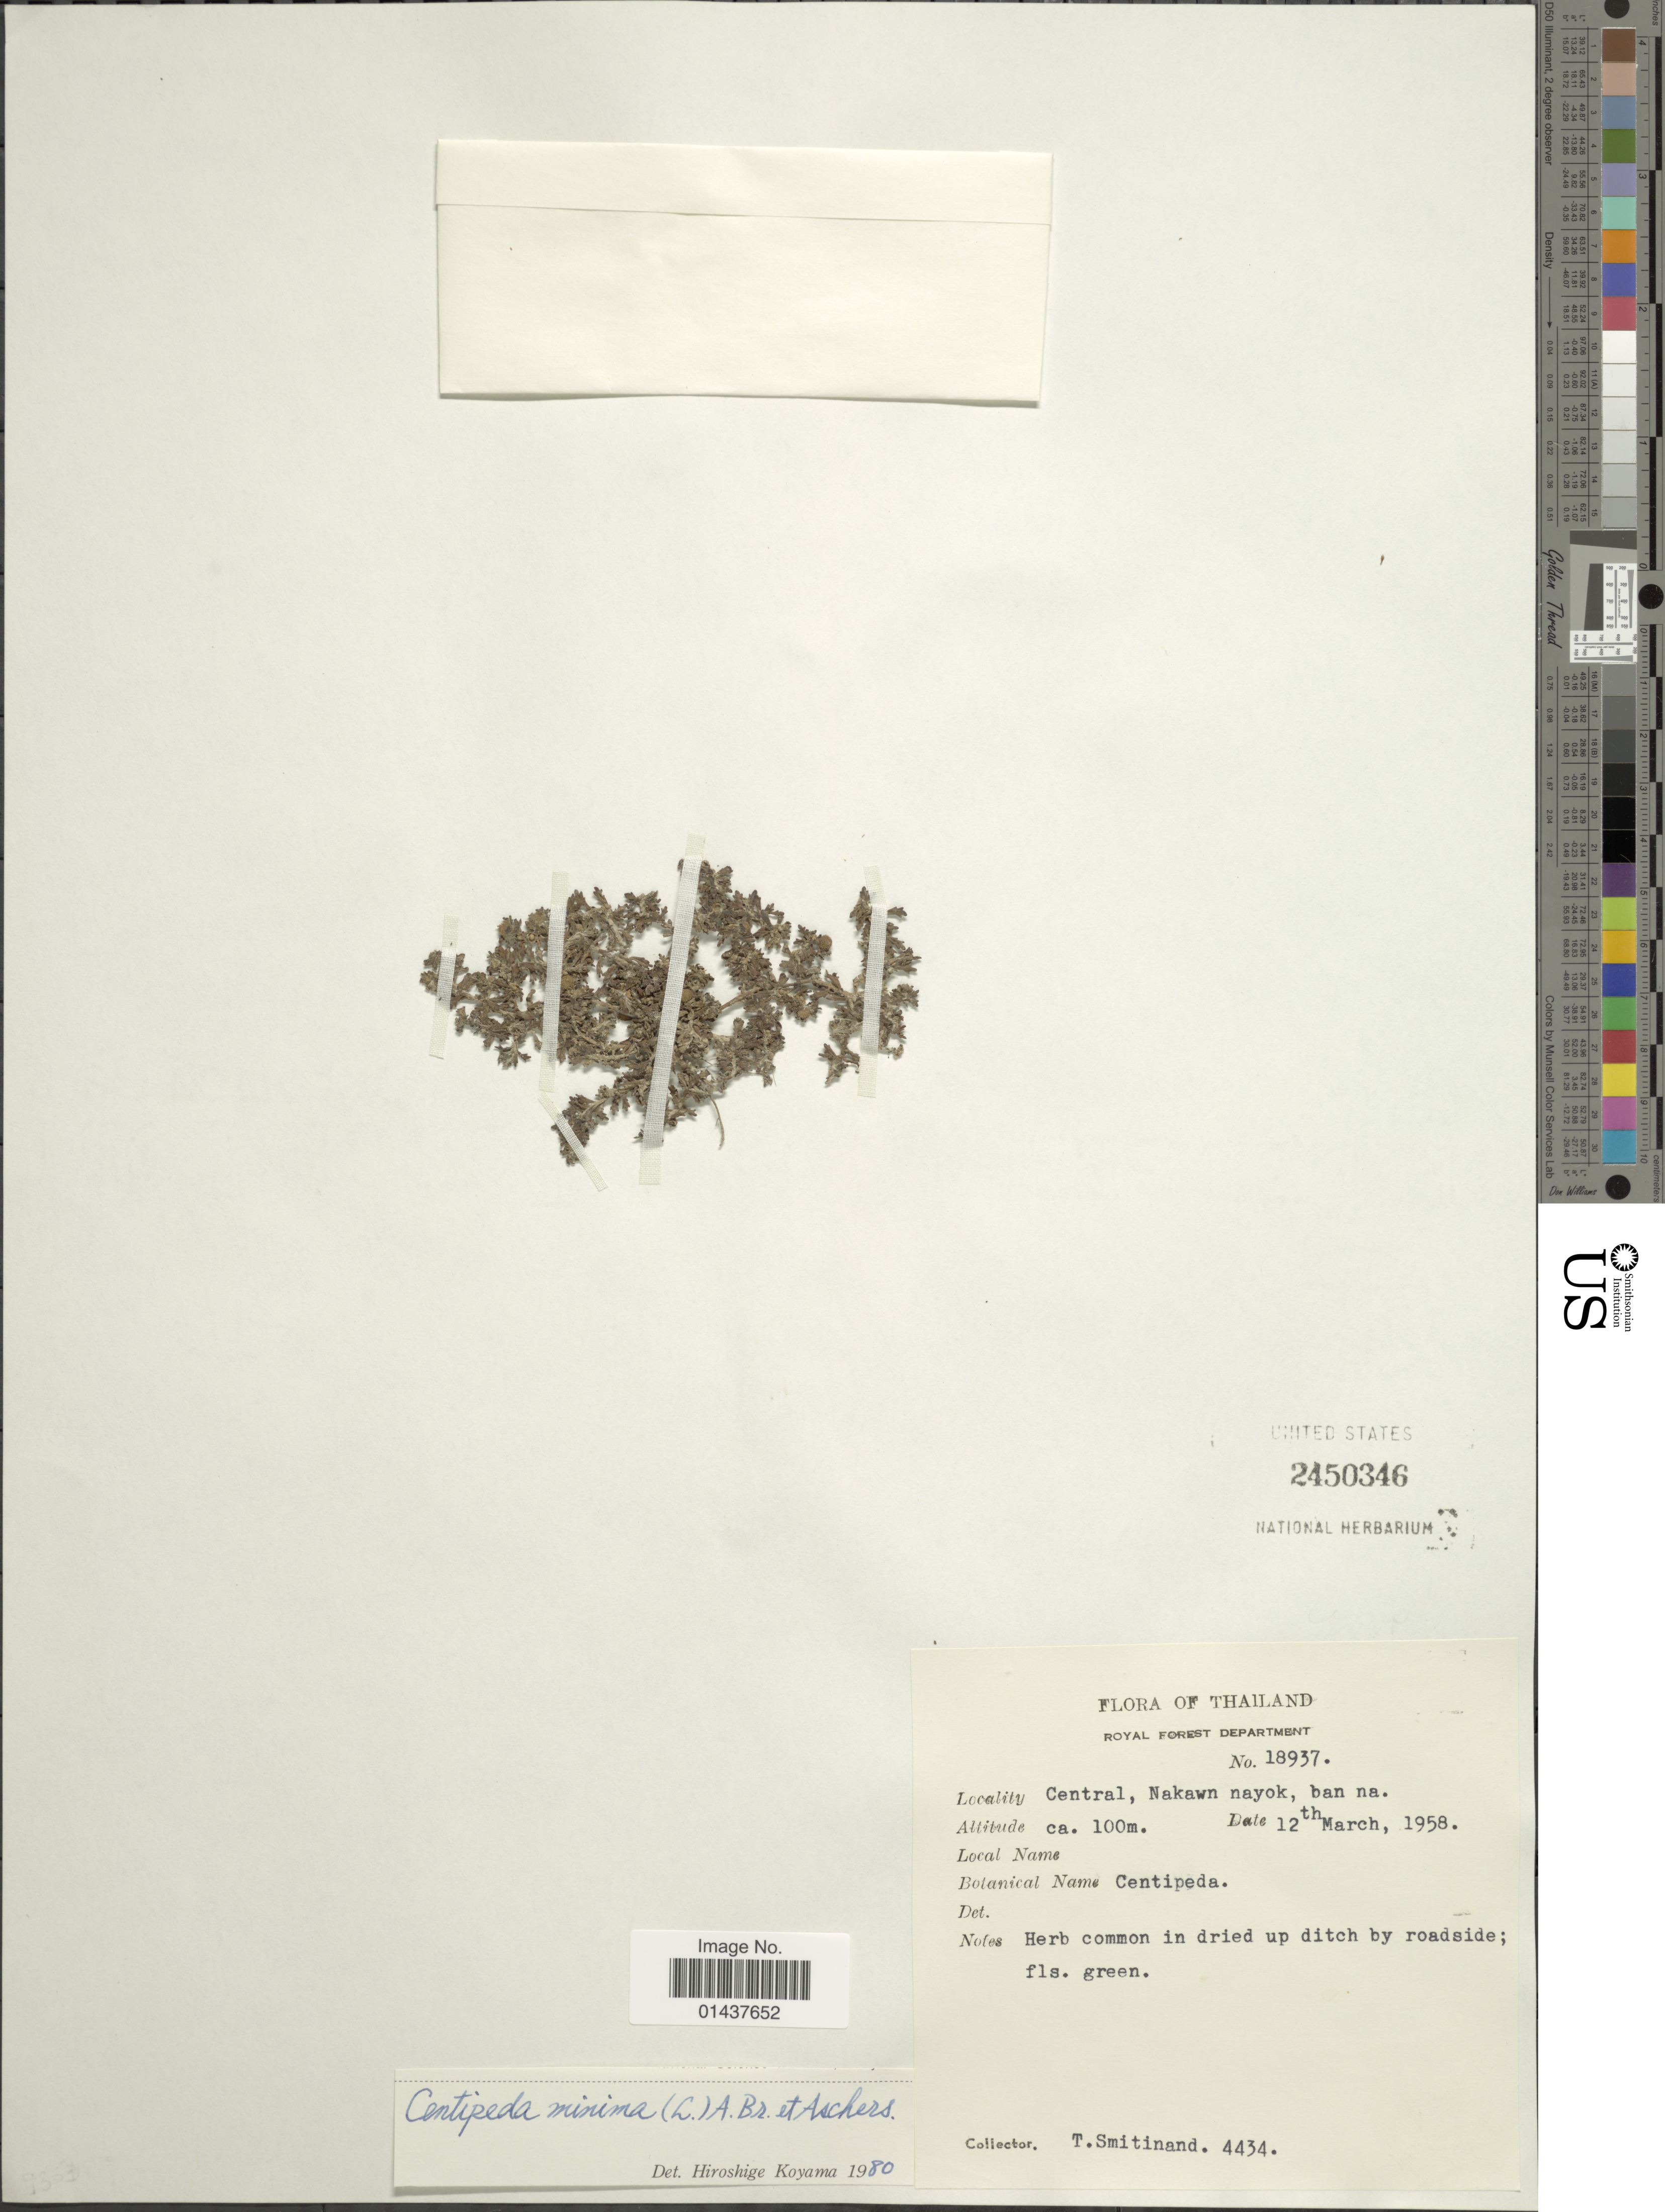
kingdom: Plantae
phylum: Tracheophyta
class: Magnoliopsida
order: Asterales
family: Asteraceae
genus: Centipeda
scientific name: Centipeda minima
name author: (L.) A. Braun & Asch.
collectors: T. Smitinand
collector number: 4434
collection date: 1958-03-12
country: Thailand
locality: Central, Nakwan nayok, ban na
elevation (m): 100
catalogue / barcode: US 2450346